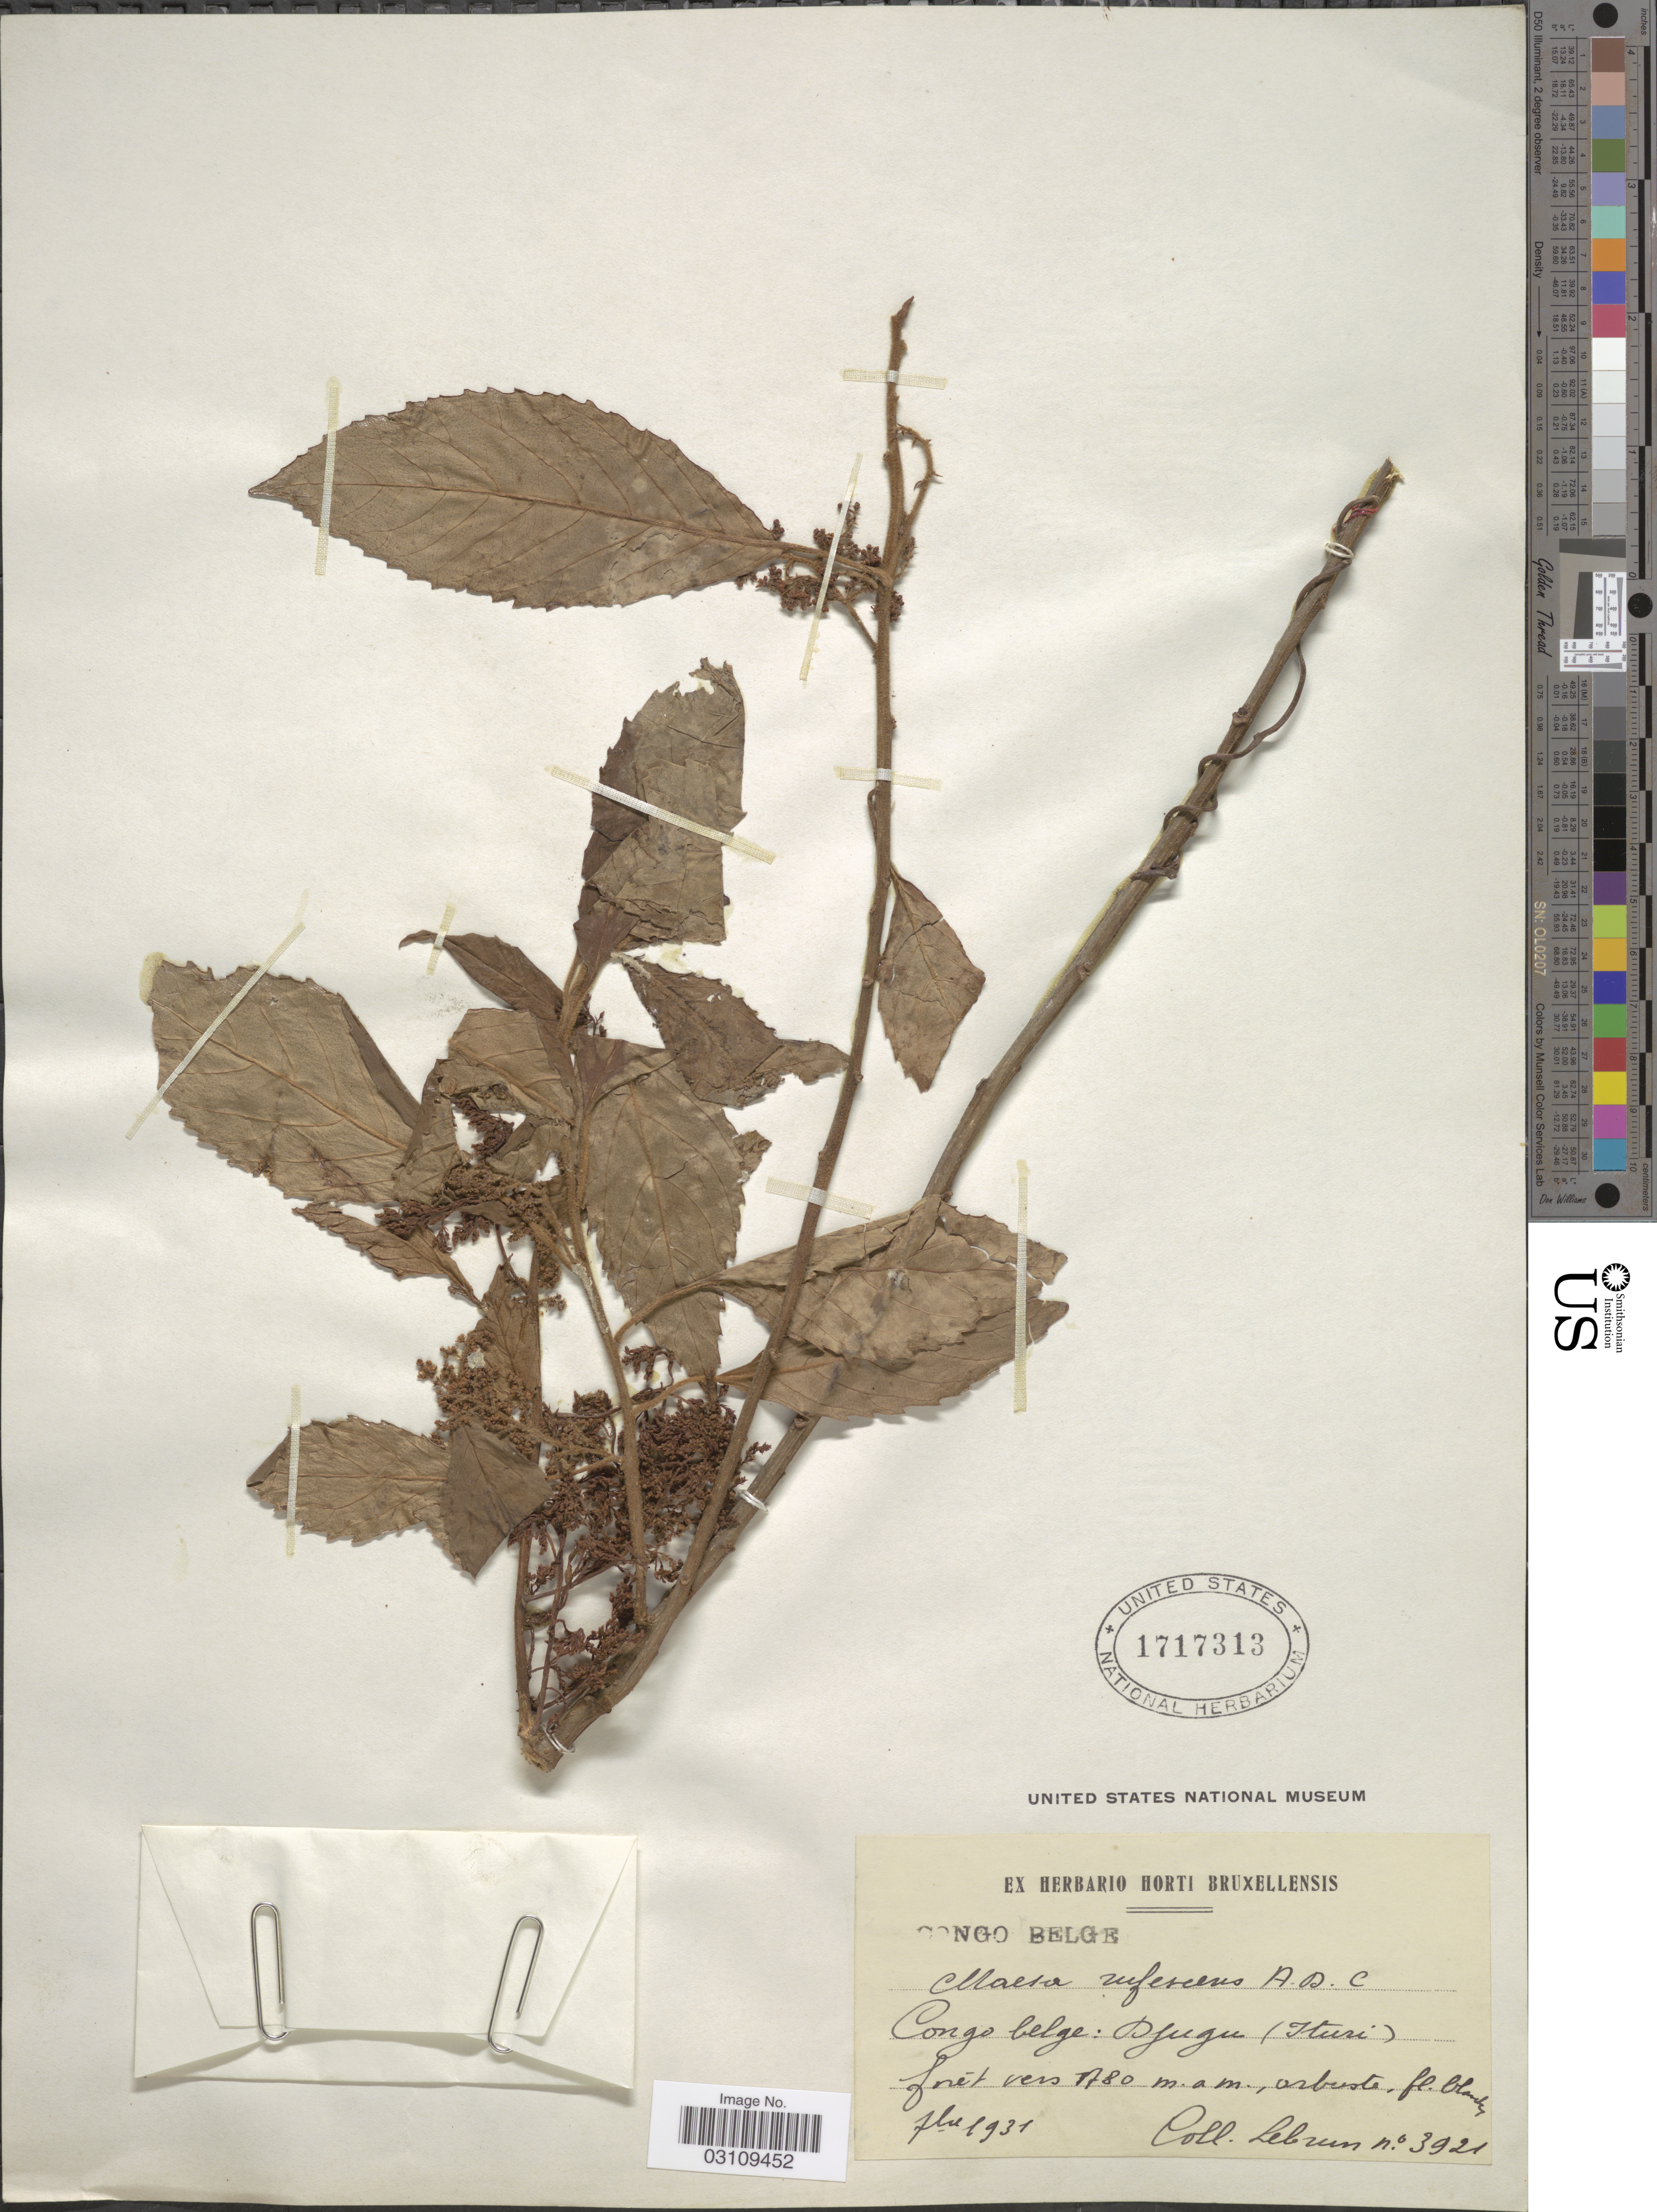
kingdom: Plantae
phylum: Tracheophyta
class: Magnoliopsida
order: Ericales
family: Primulaceae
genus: Maesa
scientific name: Maesa rufescens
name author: A. DC.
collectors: J.A. Lebrun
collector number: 3921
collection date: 1931-11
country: Congo, Democratic Republic of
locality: Congo Belge: Djugu (Ituri).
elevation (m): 1780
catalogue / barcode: US 1717313